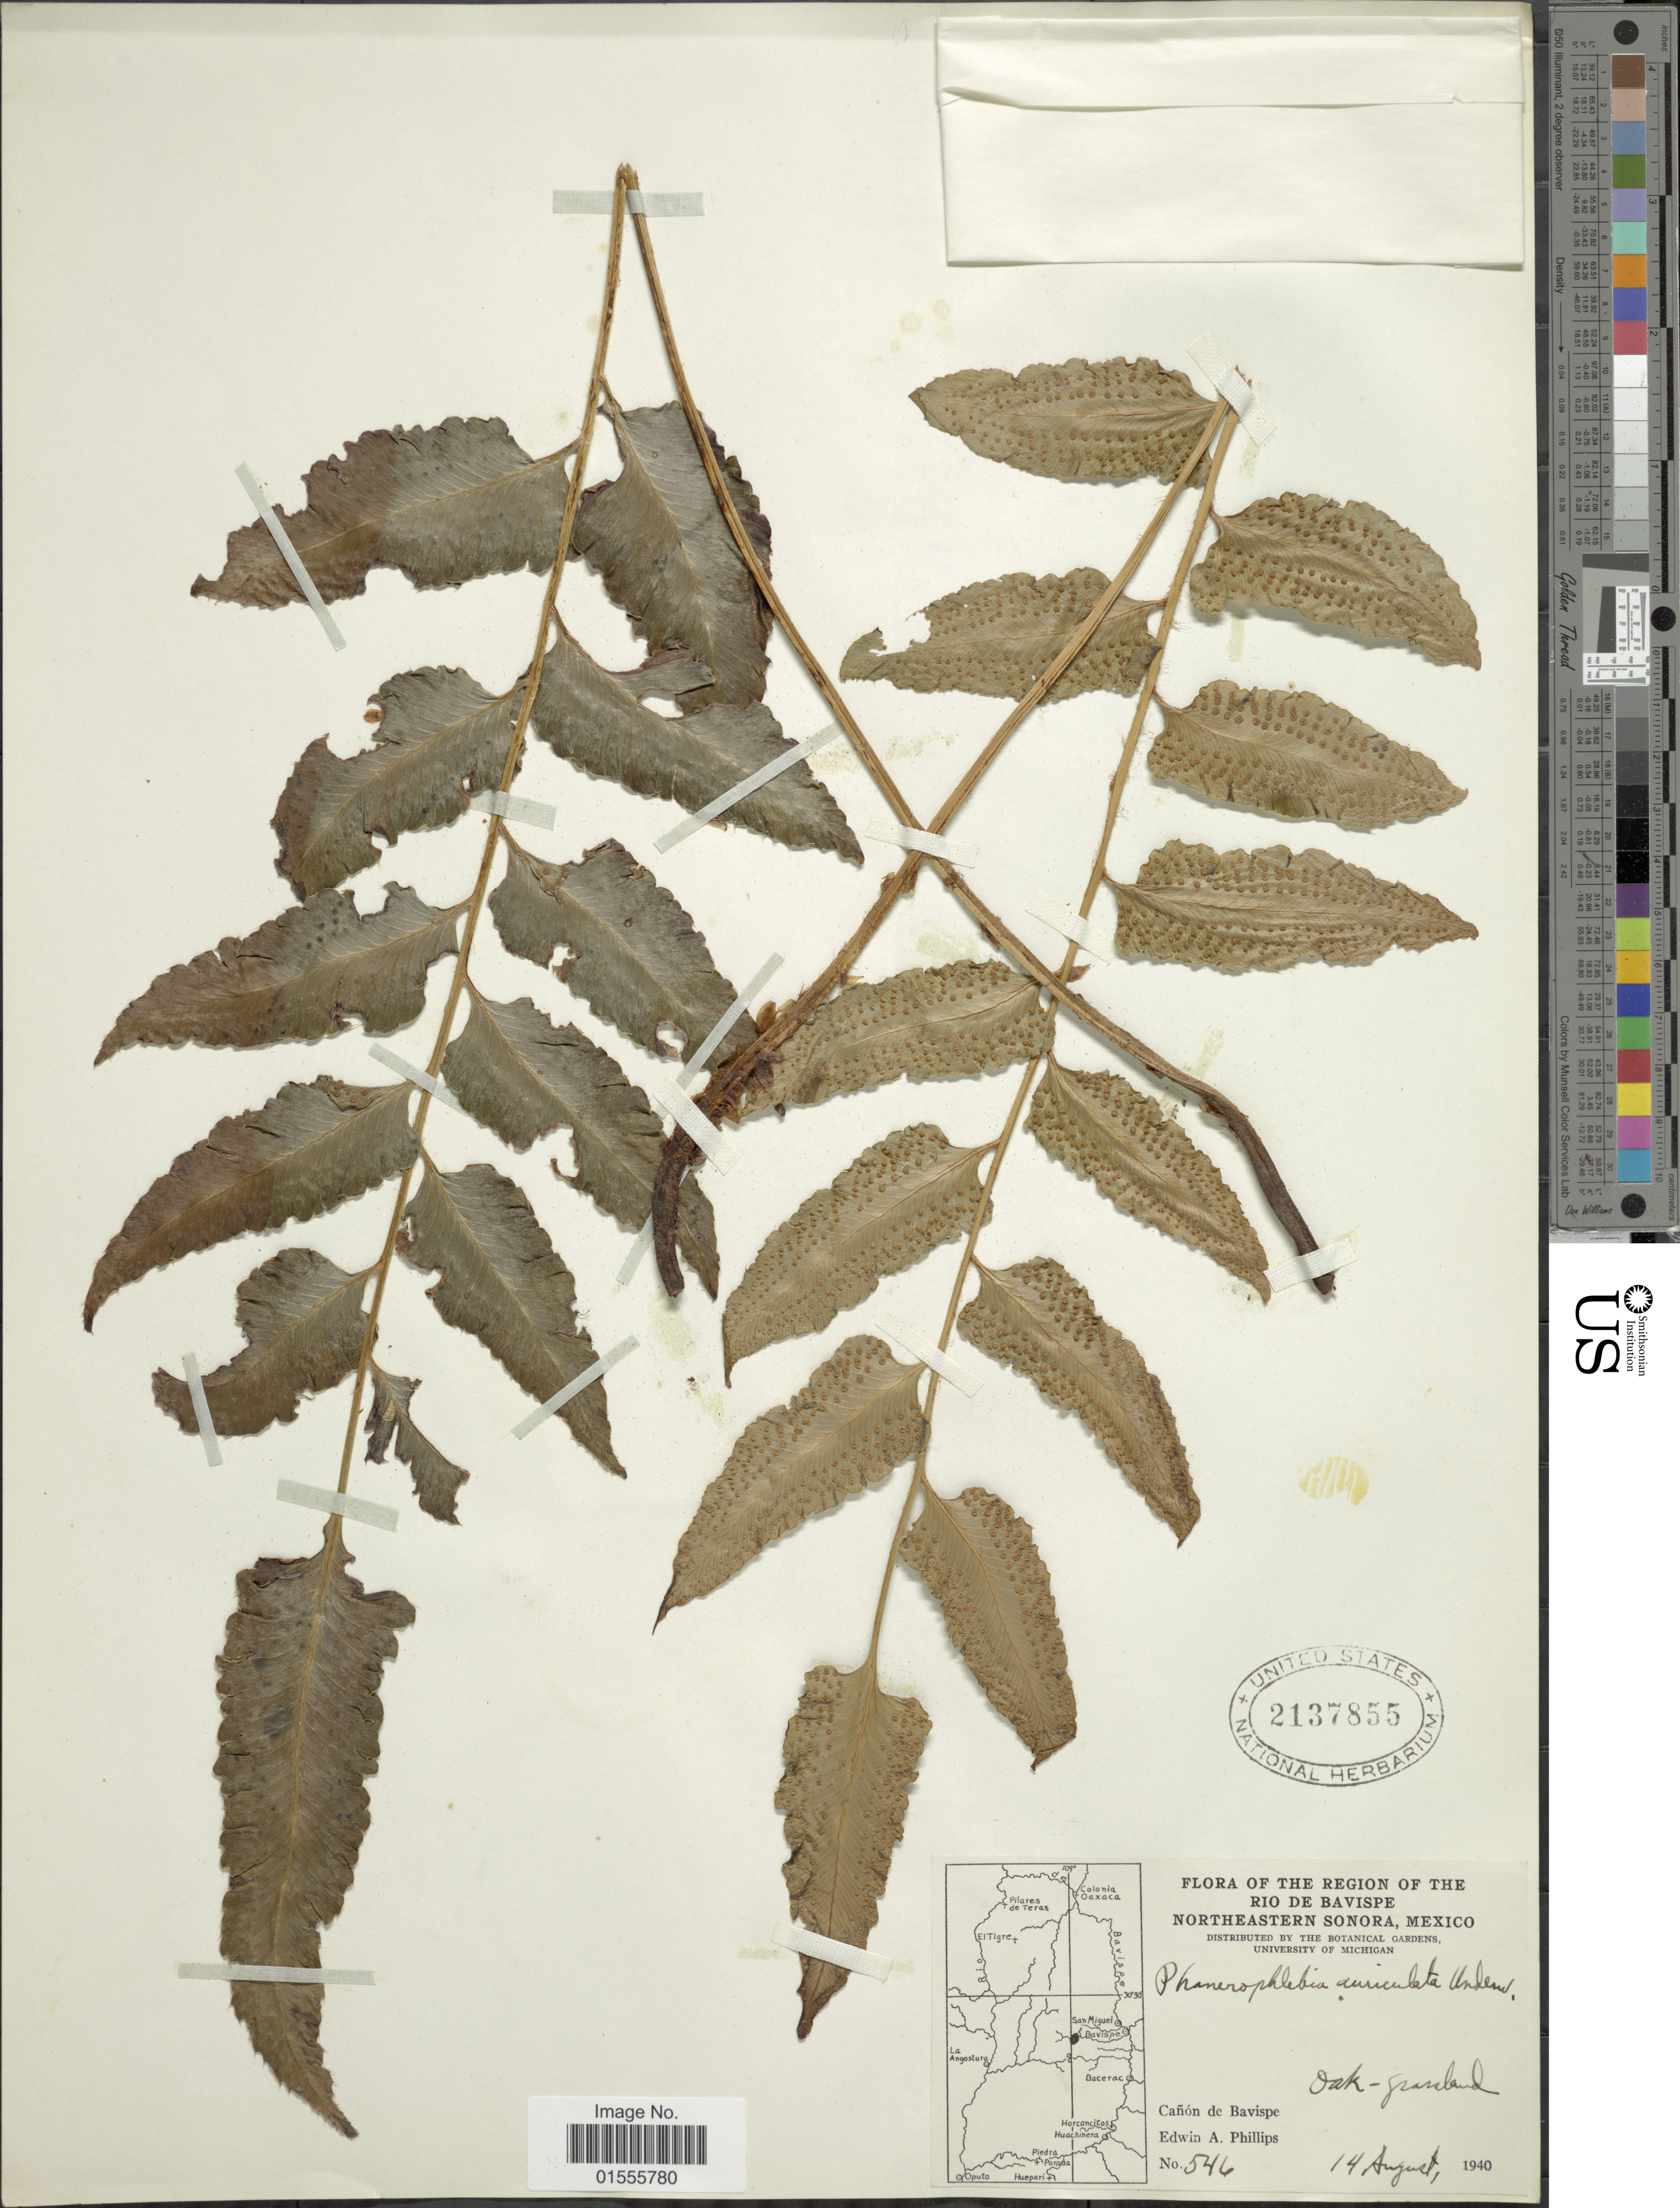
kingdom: Plantae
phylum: Tracheophyta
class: Polypodiopsida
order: Polypodiales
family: Dryopteridaceae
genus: Phanerophlebia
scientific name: Phanerophlebia auriculata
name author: Underw.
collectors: E. Phillips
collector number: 546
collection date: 1940-08-14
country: Mexico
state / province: Sonora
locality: The region of the Rio de Bavispe, Northeastern Sonora, Cañon de Bavispe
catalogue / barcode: US 2137855